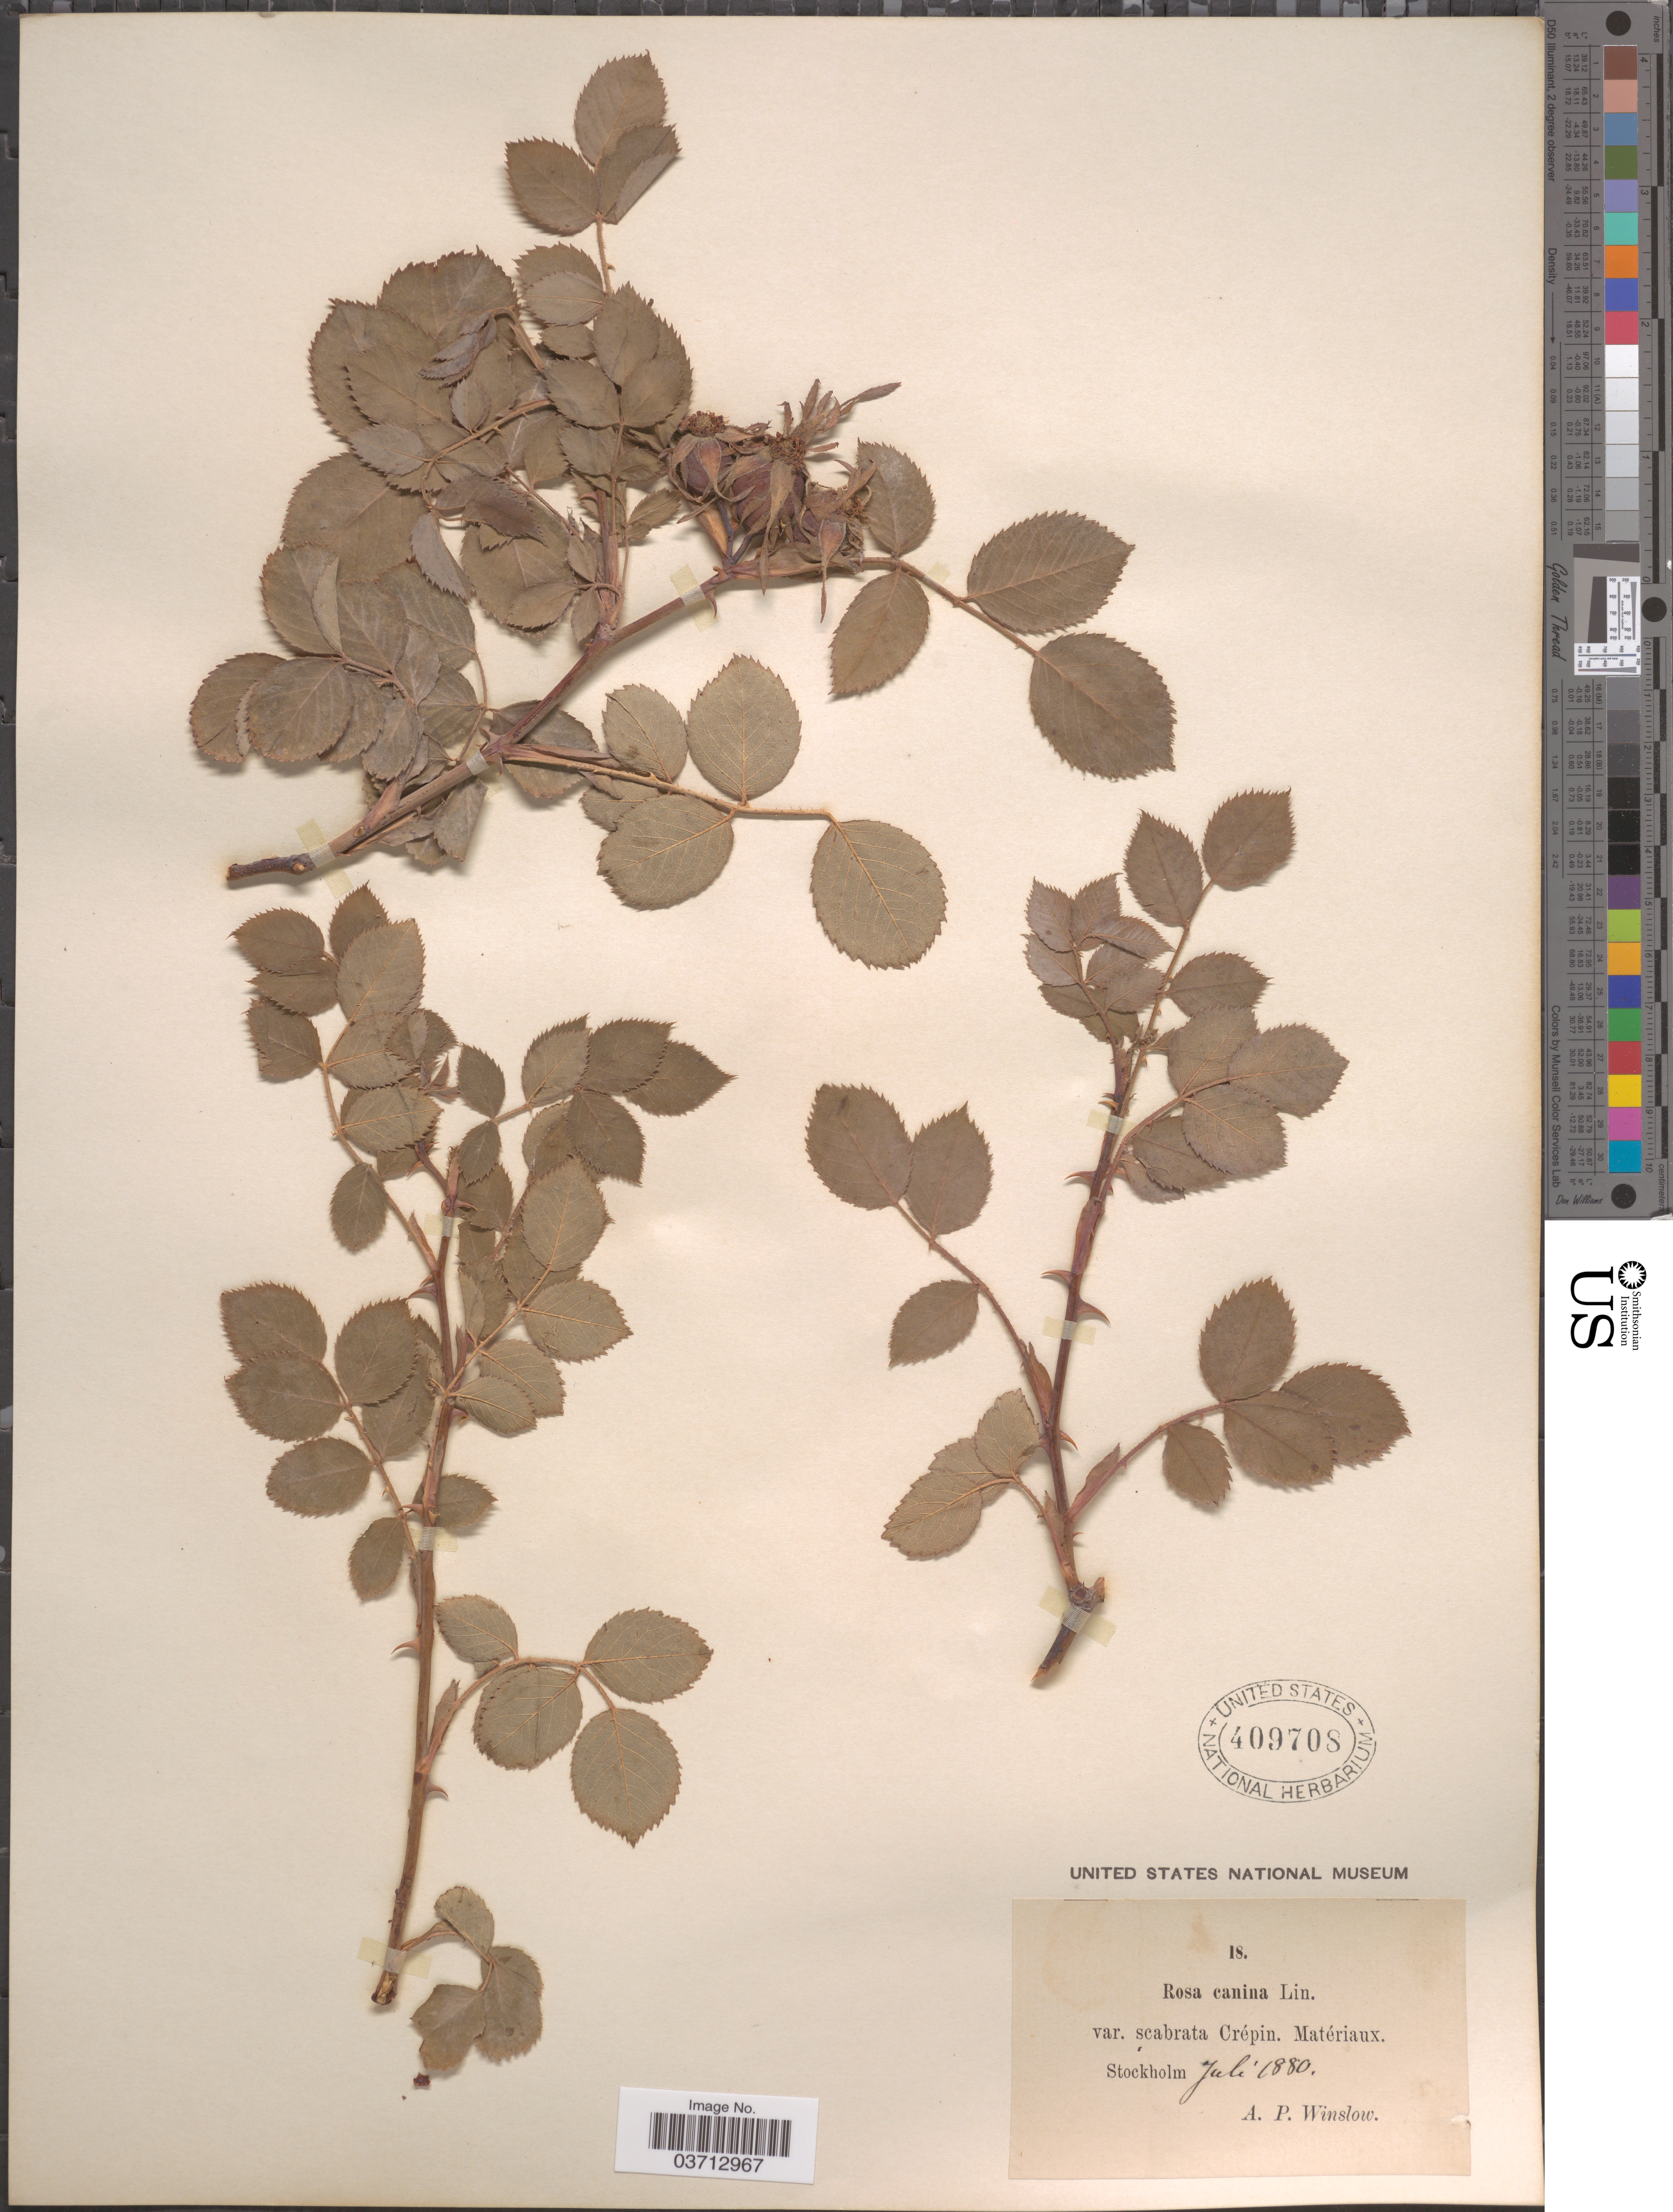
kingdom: Plantae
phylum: Tracheophyta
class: Magnoliopsida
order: Rosales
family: Rosaceae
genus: Rosa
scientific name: Rosa canina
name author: L.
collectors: A. Winslow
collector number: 18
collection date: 1880-07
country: Sweden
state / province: Stockholm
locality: Stockholm.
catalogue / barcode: US 409708